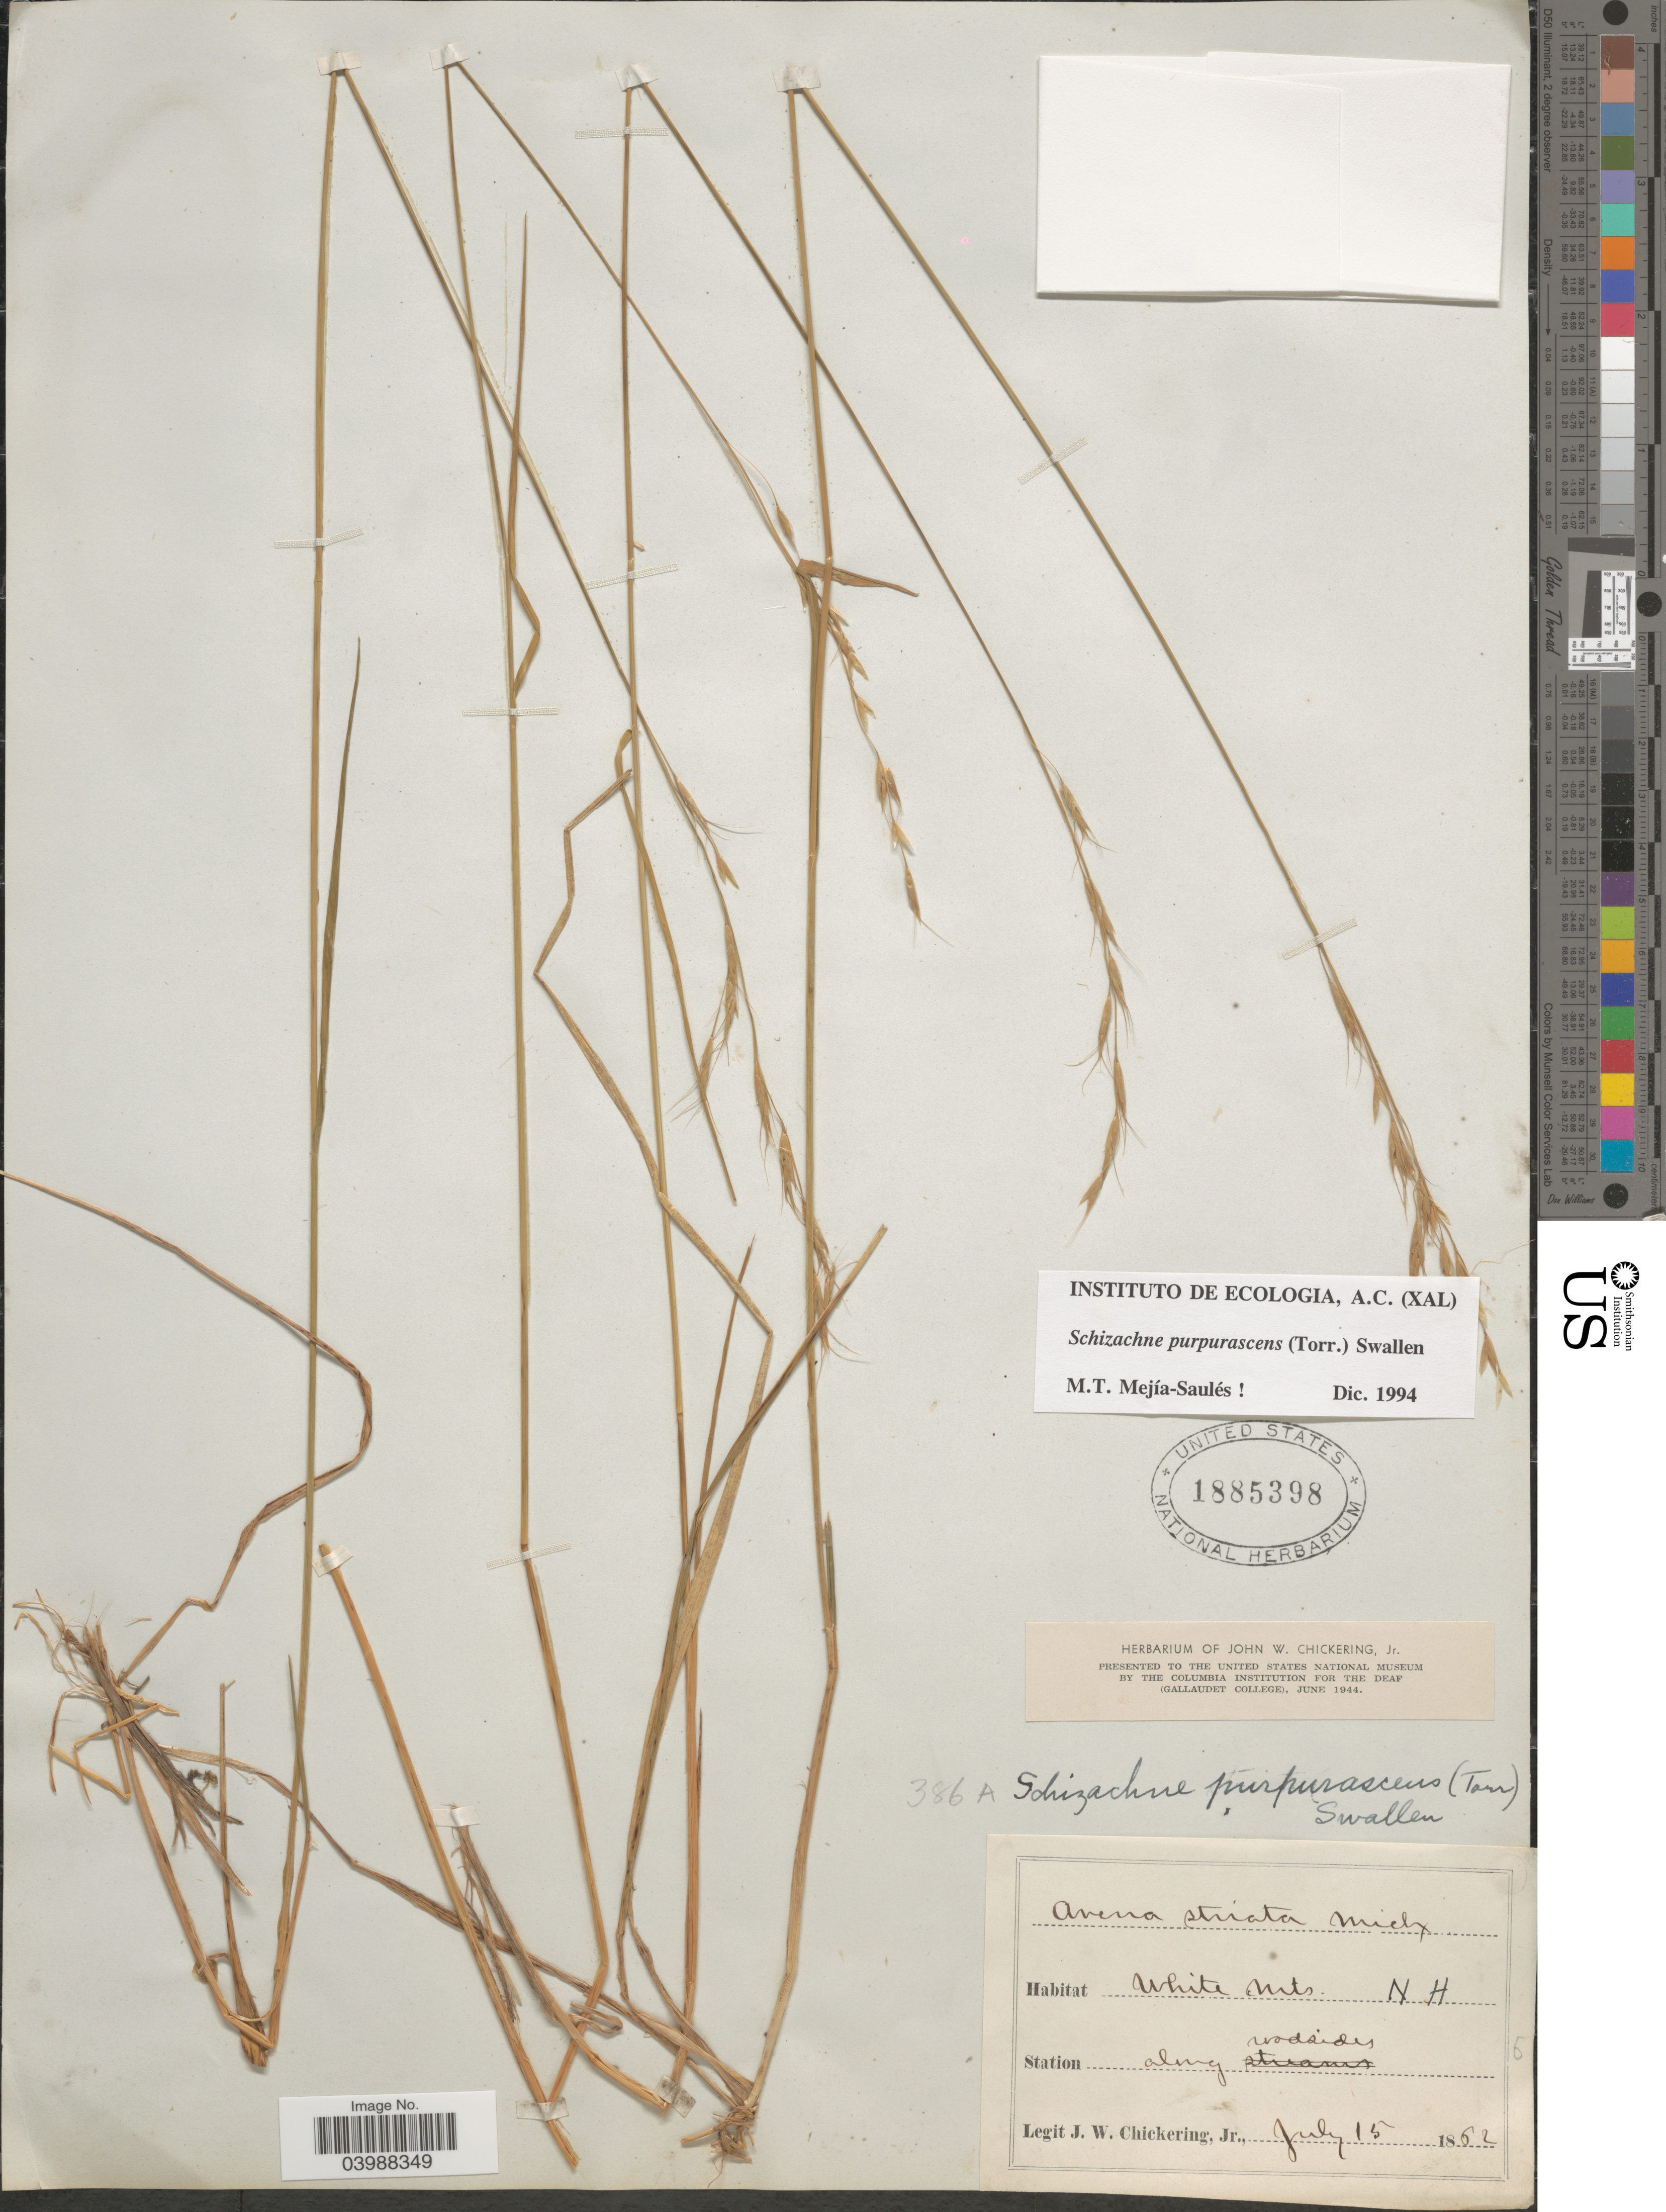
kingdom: Plantae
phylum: Tracheophyta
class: Liliopsida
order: Poales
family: Poaceae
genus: Schizachne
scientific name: Schizachne purpurascens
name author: (Torr.) Swallen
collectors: J. W. Chickering Jr.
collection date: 1862-07-15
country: United States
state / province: New Hampshire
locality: White Mts.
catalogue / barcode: US 1885398